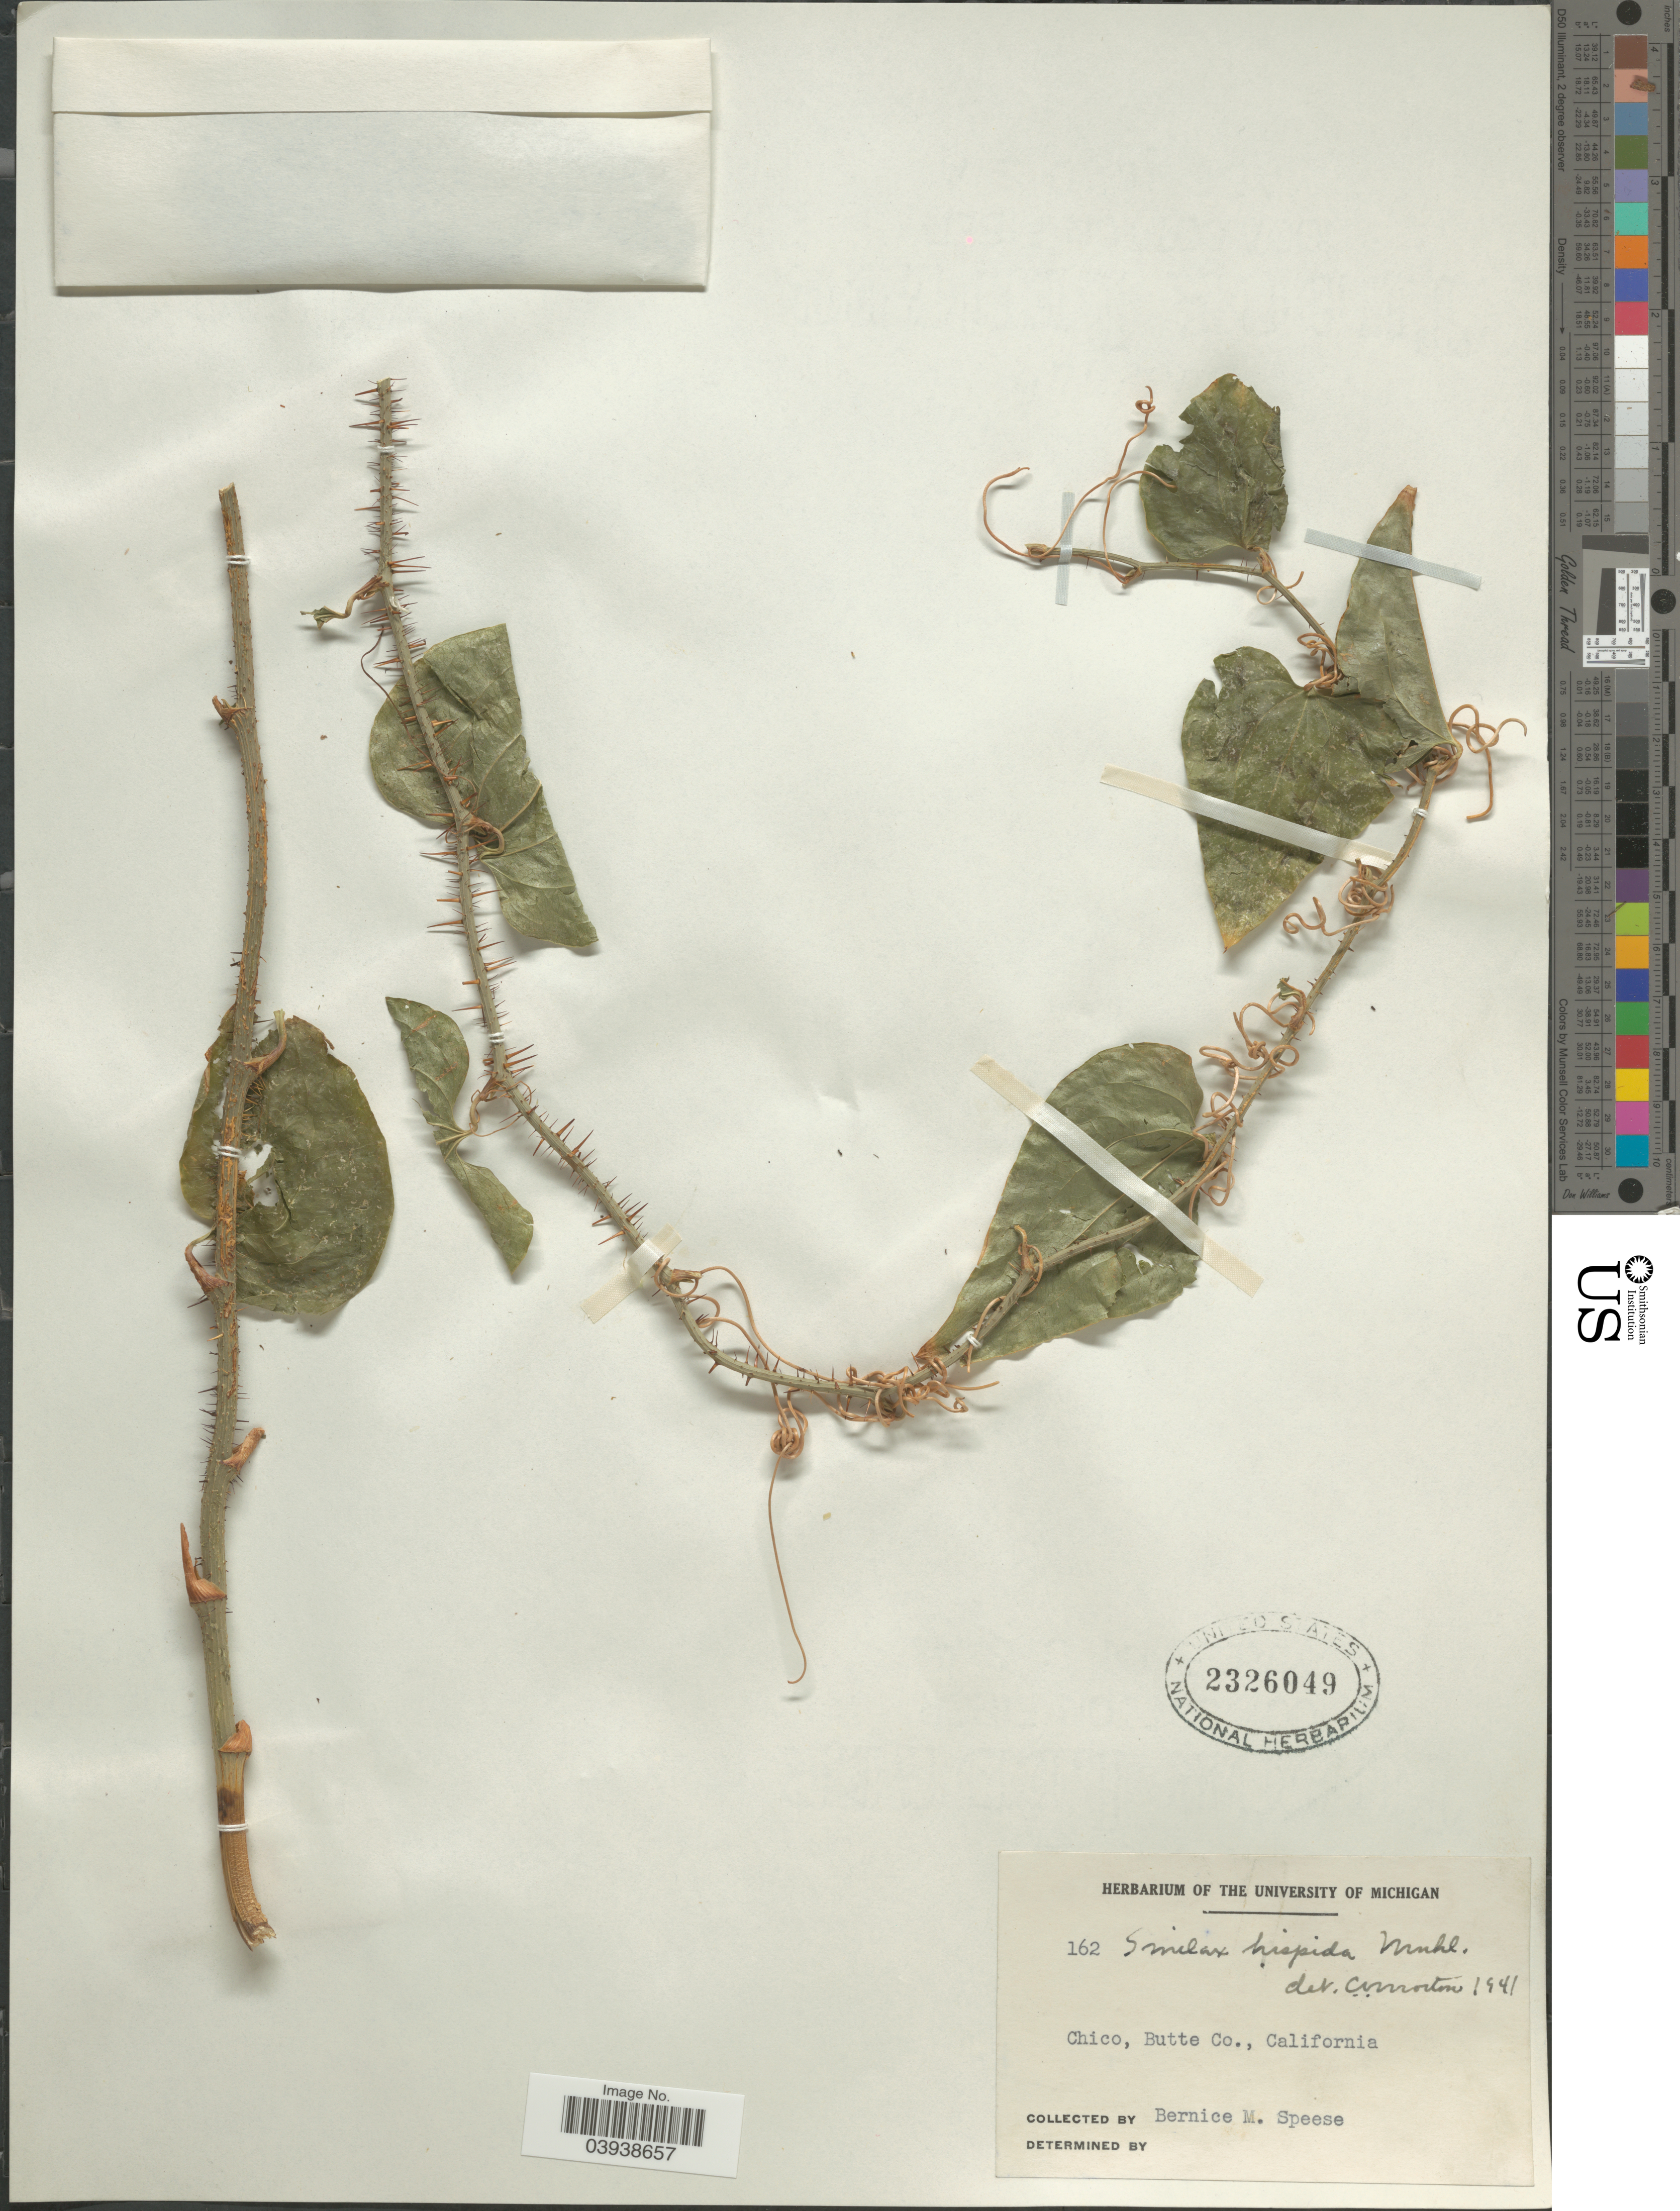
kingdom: Plantae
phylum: Tracheophyta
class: Liliopsida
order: Liliales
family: Smilacaceae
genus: Smilax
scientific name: Smilax hispida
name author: Raf.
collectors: B. Speese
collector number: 162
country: United States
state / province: California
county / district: Butte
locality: Chico, Butte Co.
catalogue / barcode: US 2326049